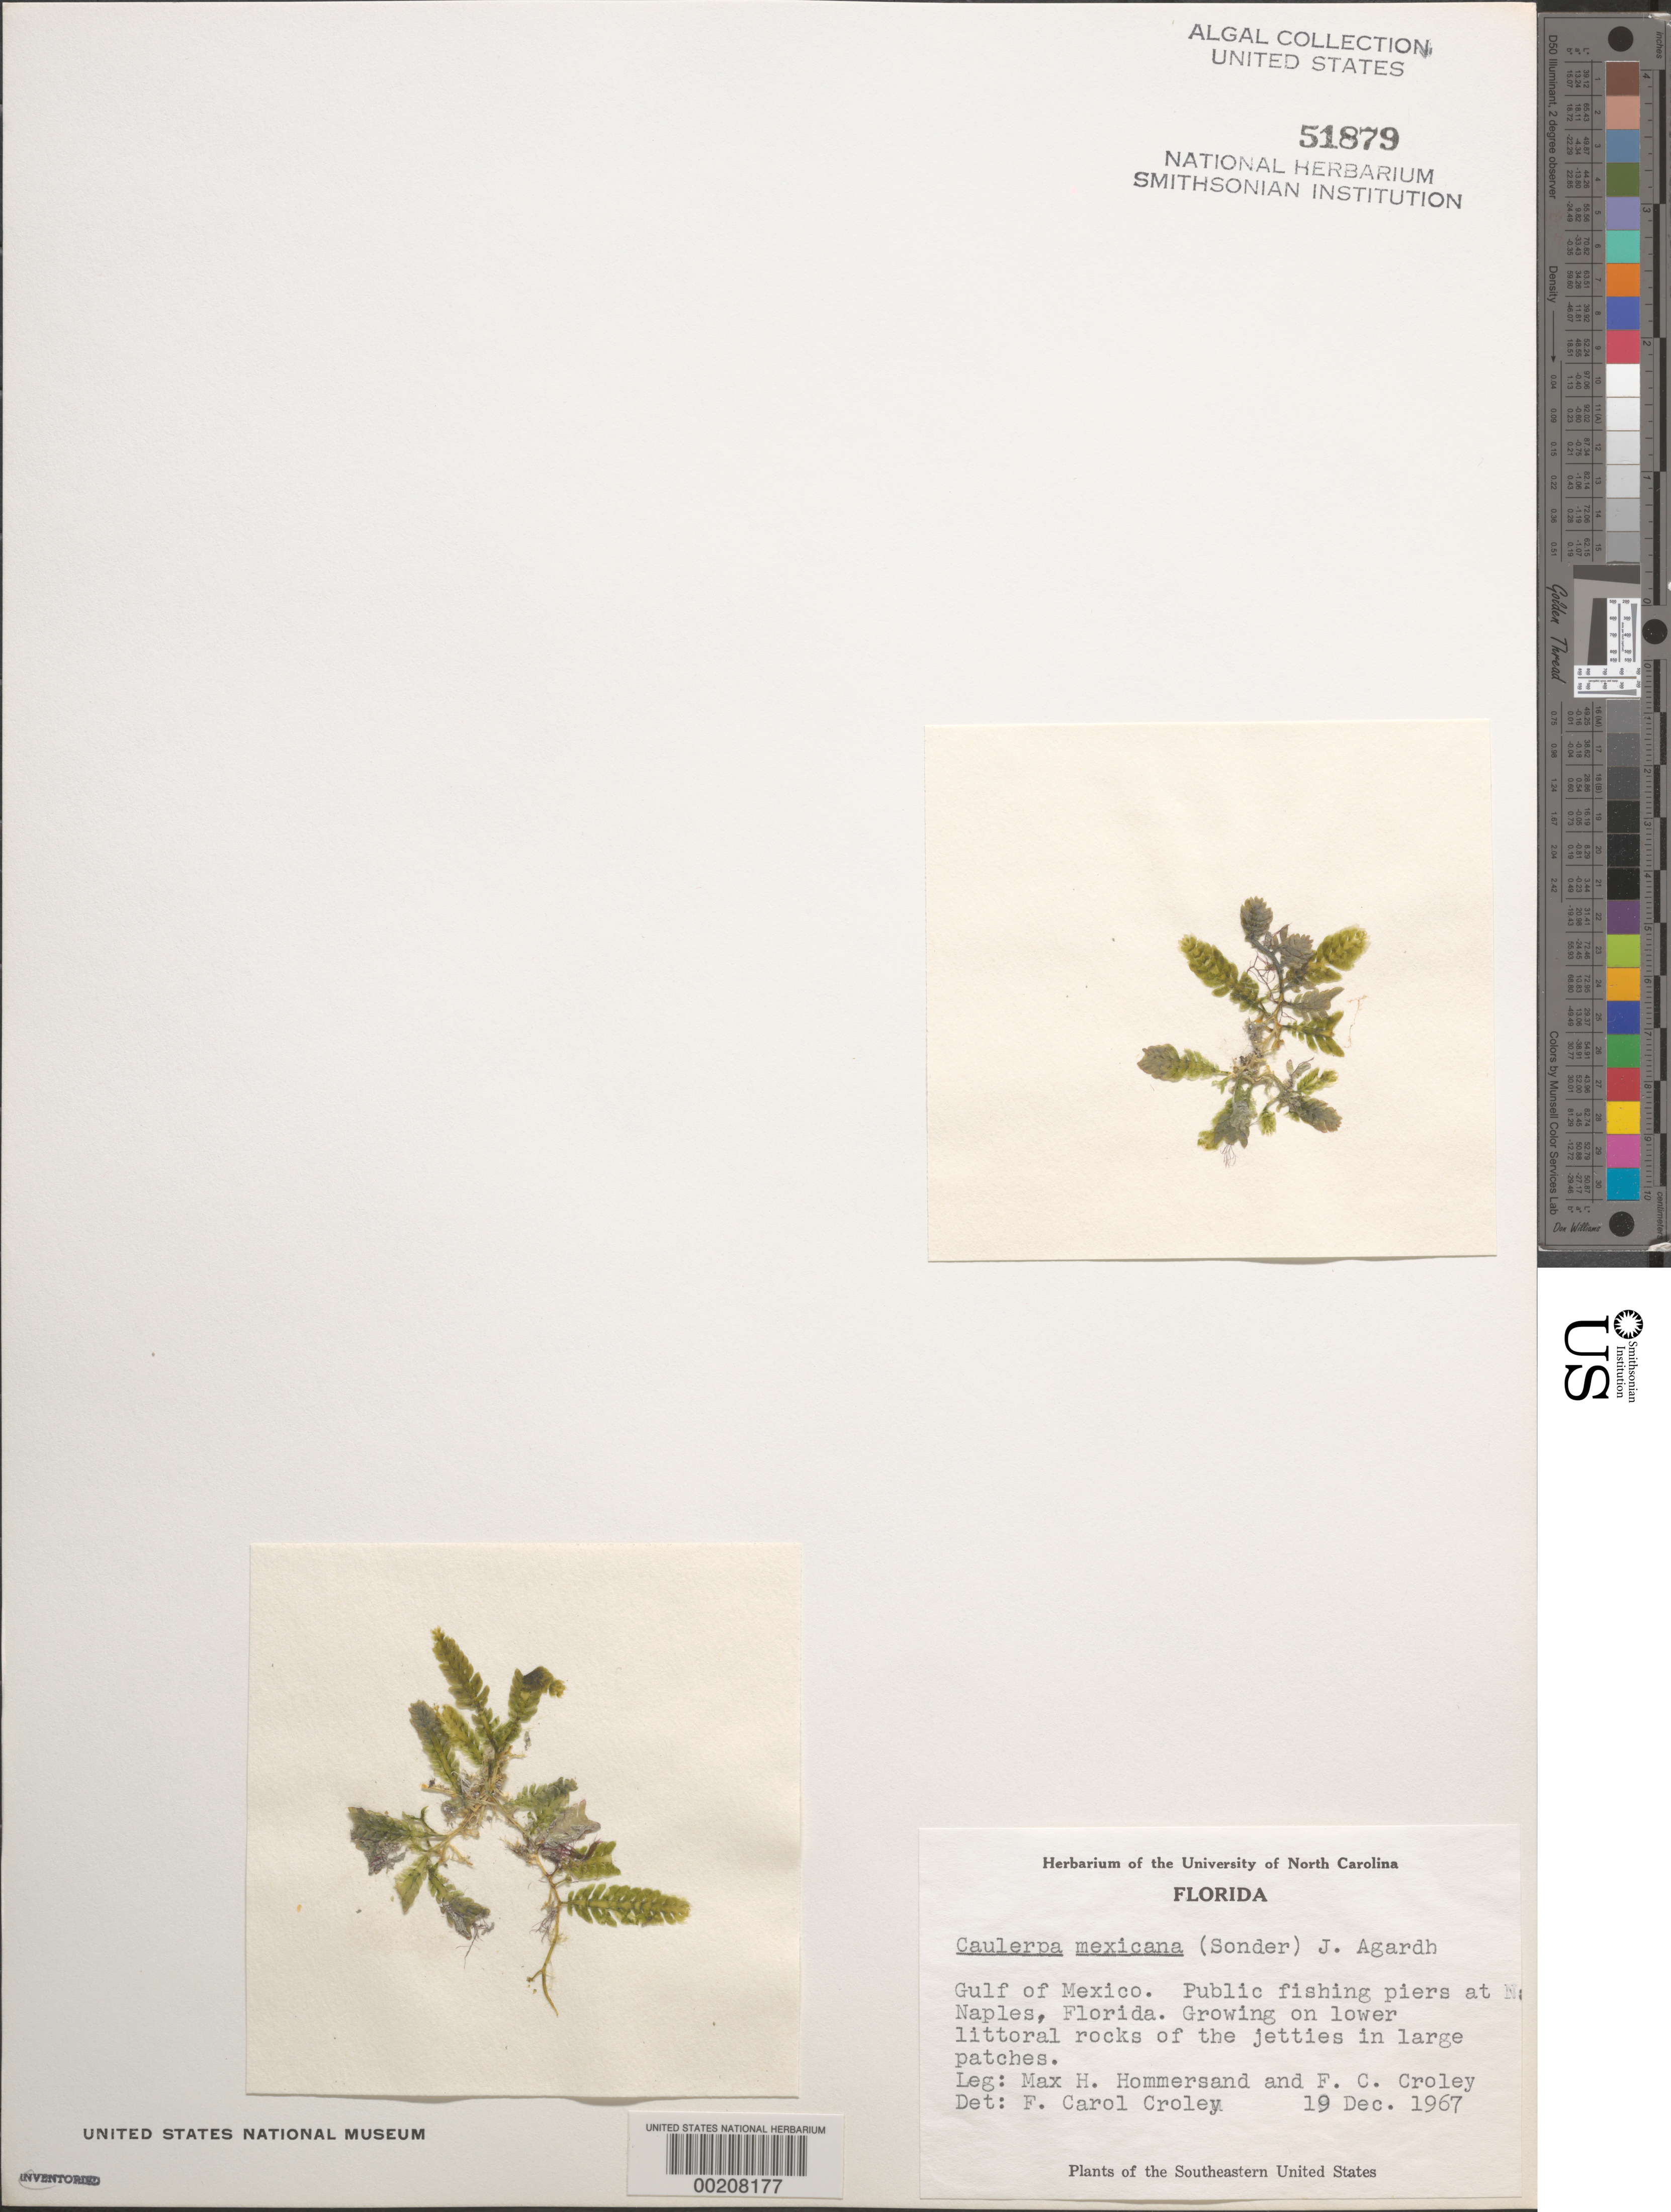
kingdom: Plantae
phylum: Chlorophyta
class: Ulvophyceae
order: Bryopsidales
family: Caulerpaceae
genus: Caulerpa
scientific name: Caulerpa mexicana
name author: Sond. ex Kütz.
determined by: Croley, F. C.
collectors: M. H. Hommersand & F. C. Croley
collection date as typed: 19 Dec 1967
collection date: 1967-12-19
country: United States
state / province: Florida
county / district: Collier County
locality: Naples, Gulf of Mexico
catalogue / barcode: US 51879